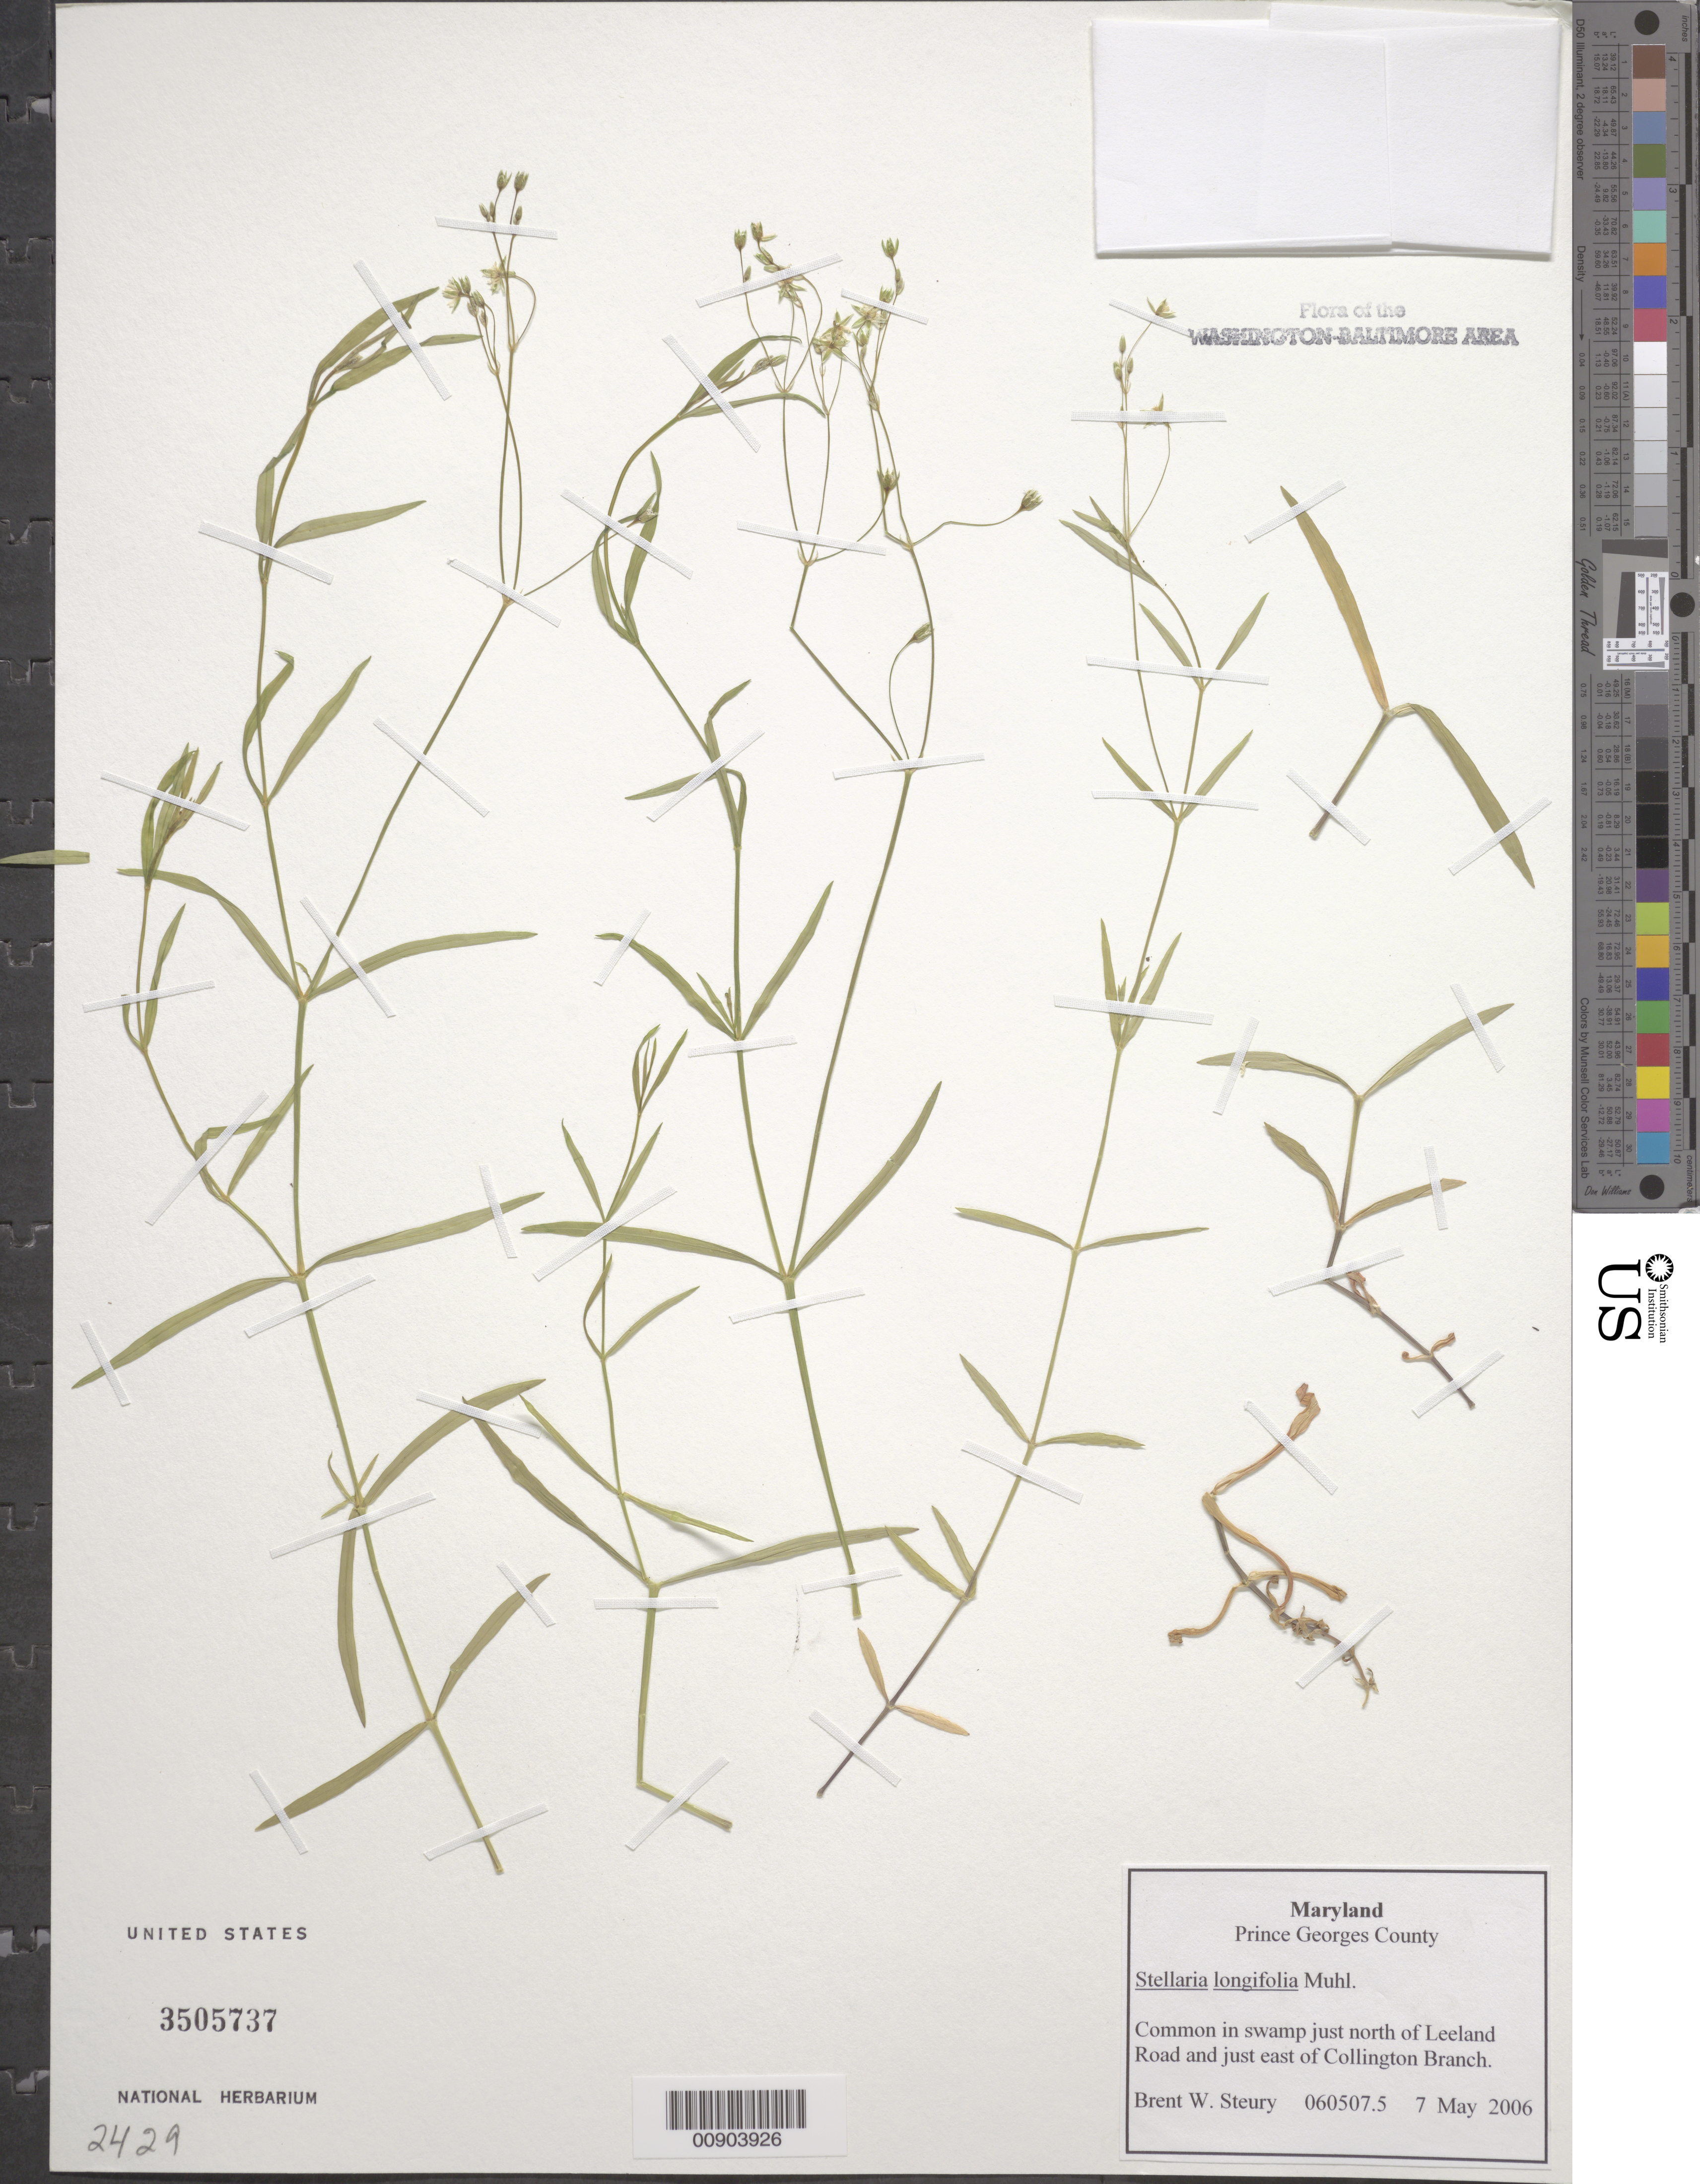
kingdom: Plantae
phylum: Tracheophyta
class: Magnoliopsida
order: Caryophyllales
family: Caryophyllaceae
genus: Stellaria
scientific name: Stellaria longifolia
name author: Muhl. ex Willd.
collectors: B. Steury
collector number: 060507.5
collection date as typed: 7 May 2006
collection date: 2006-05-07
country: United States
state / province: Maryland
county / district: Prince George's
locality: Just north of Leeland Road and just east of Collington Branch.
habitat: In swamp.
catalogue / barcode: US 3505737